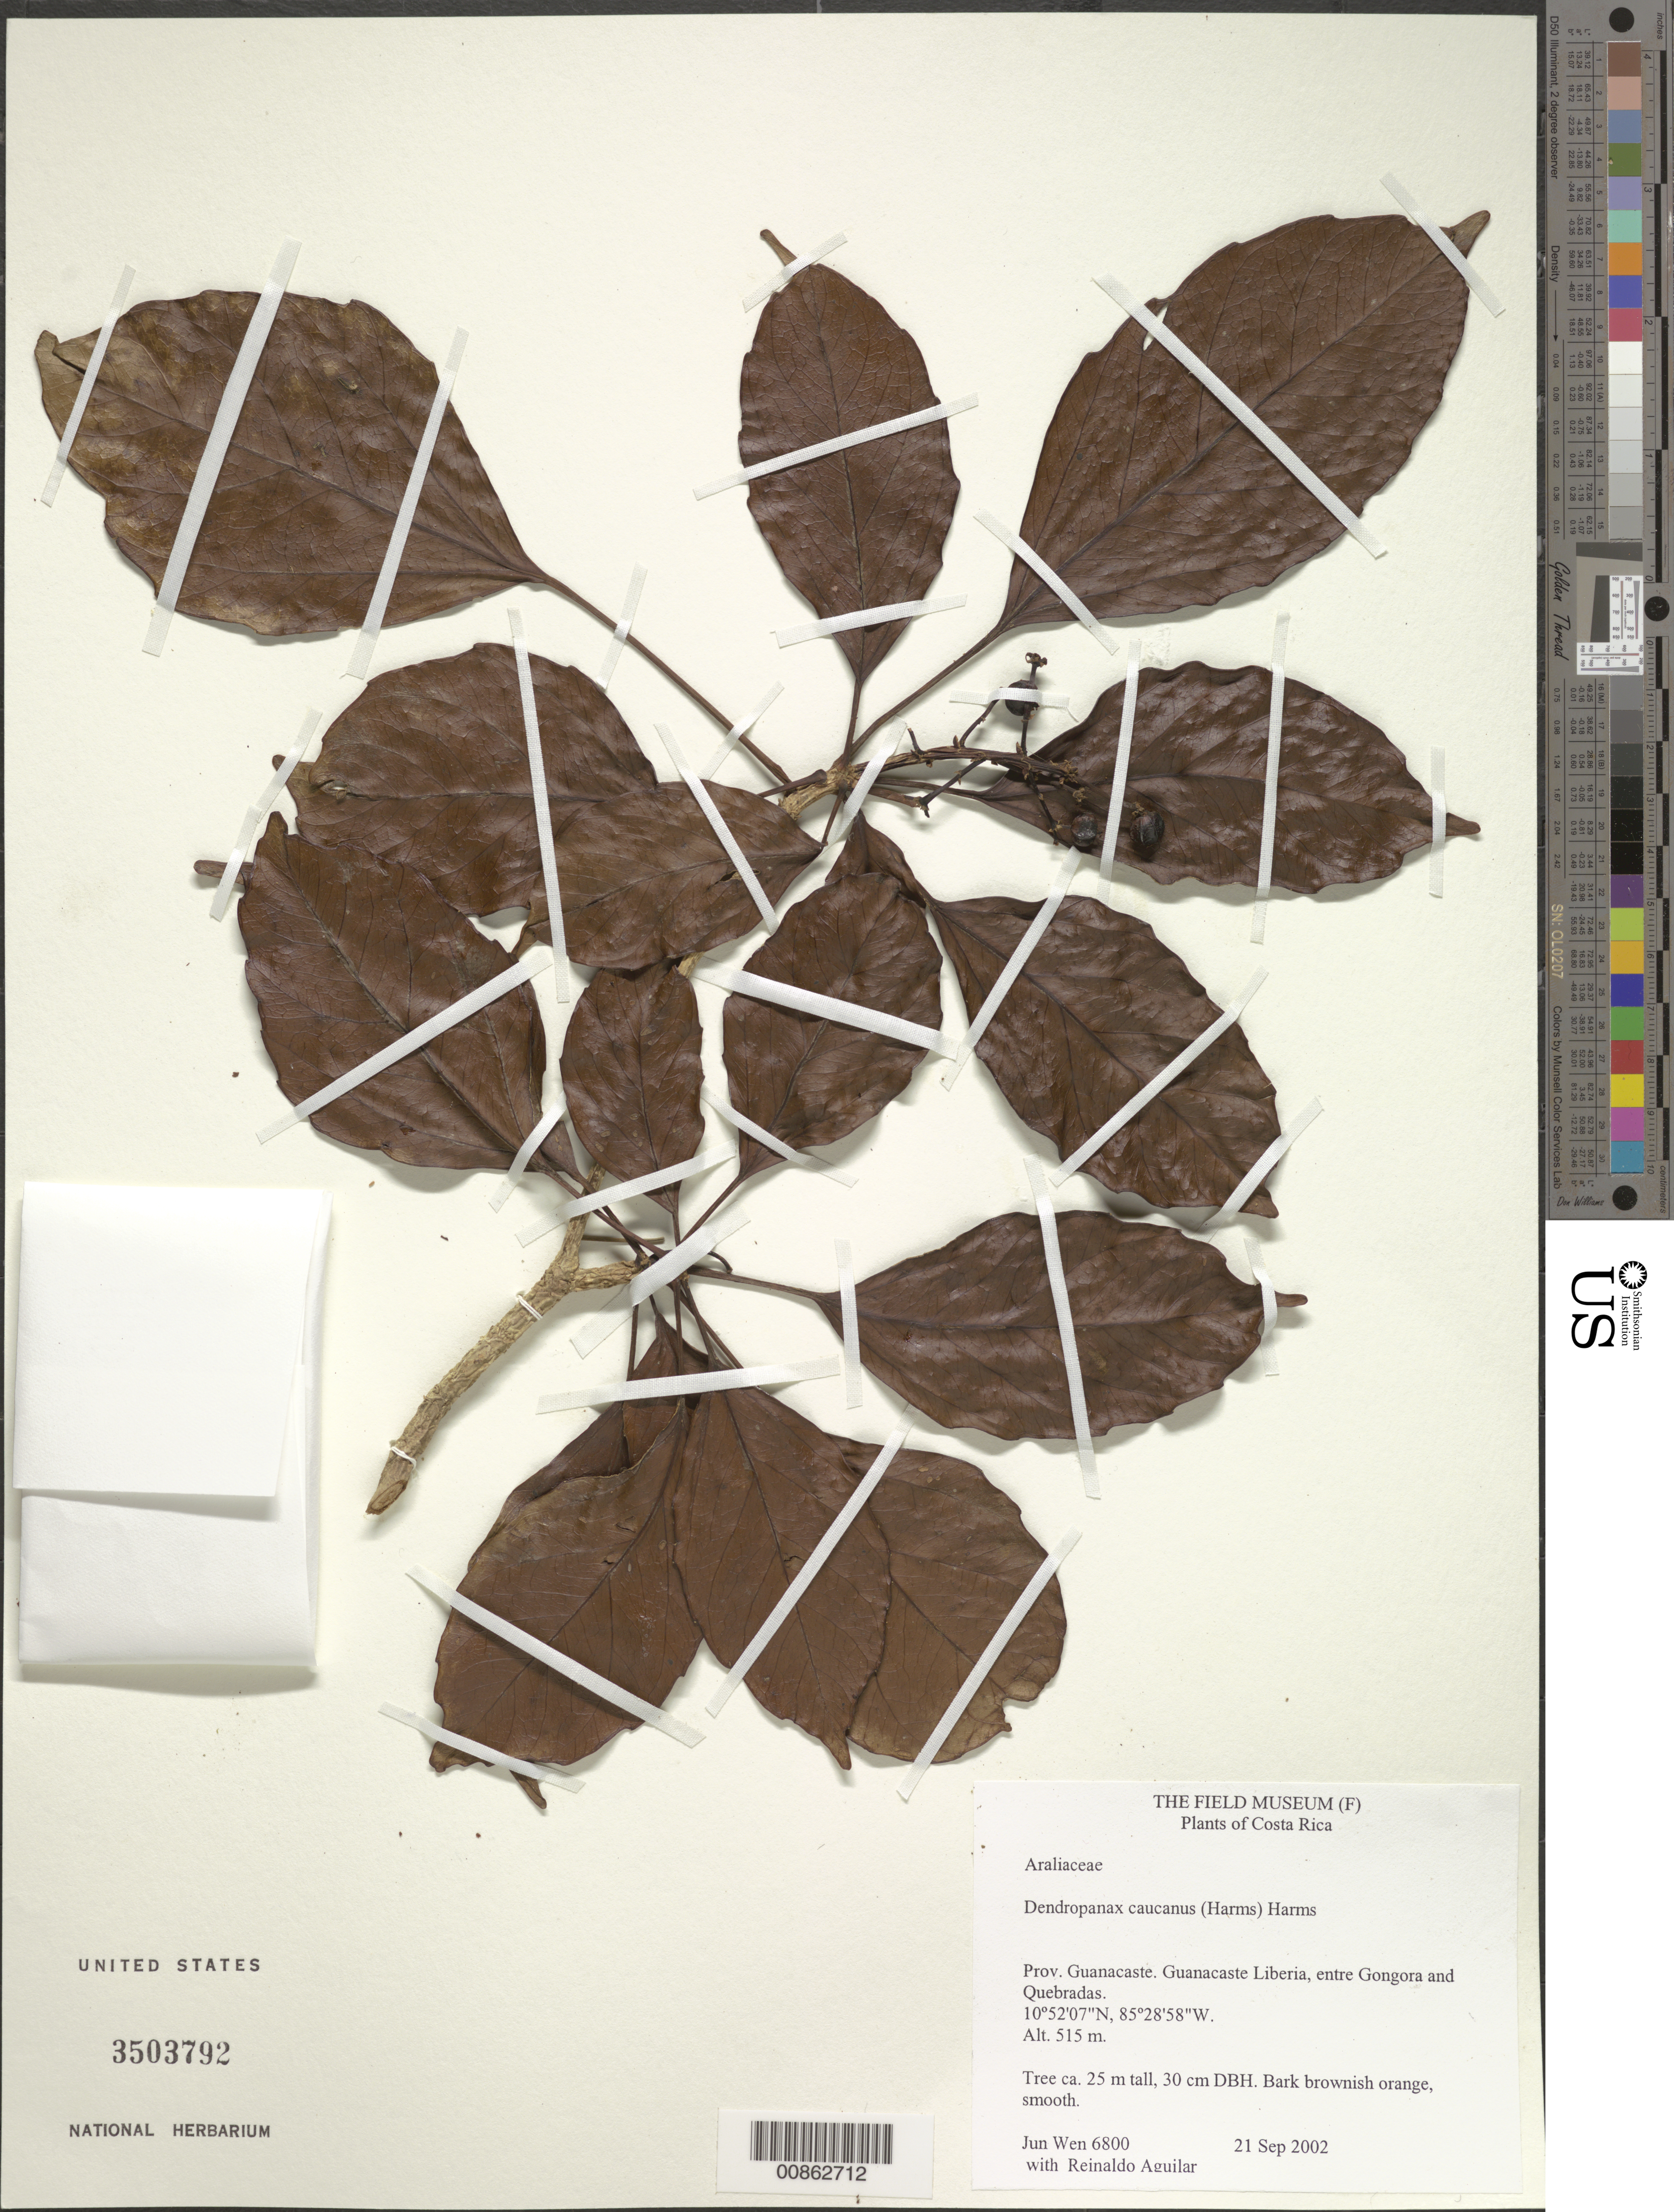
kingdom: Plantae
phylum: Tracheophyta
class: Magnoliopsida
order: Apiales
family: Araliaceae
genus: Dendropanax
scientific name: Dendropanax caucanus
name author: (Harms) Harms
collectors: J. Wen & R. Aguilar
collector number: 6800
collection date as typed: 21 Sep 2002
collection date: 2002-09-21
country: Costa Rica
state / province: Guanacaste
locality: Guanacaste Liberia, entre Gongora and Quebradas.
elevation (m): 515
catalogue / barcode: US 3503792